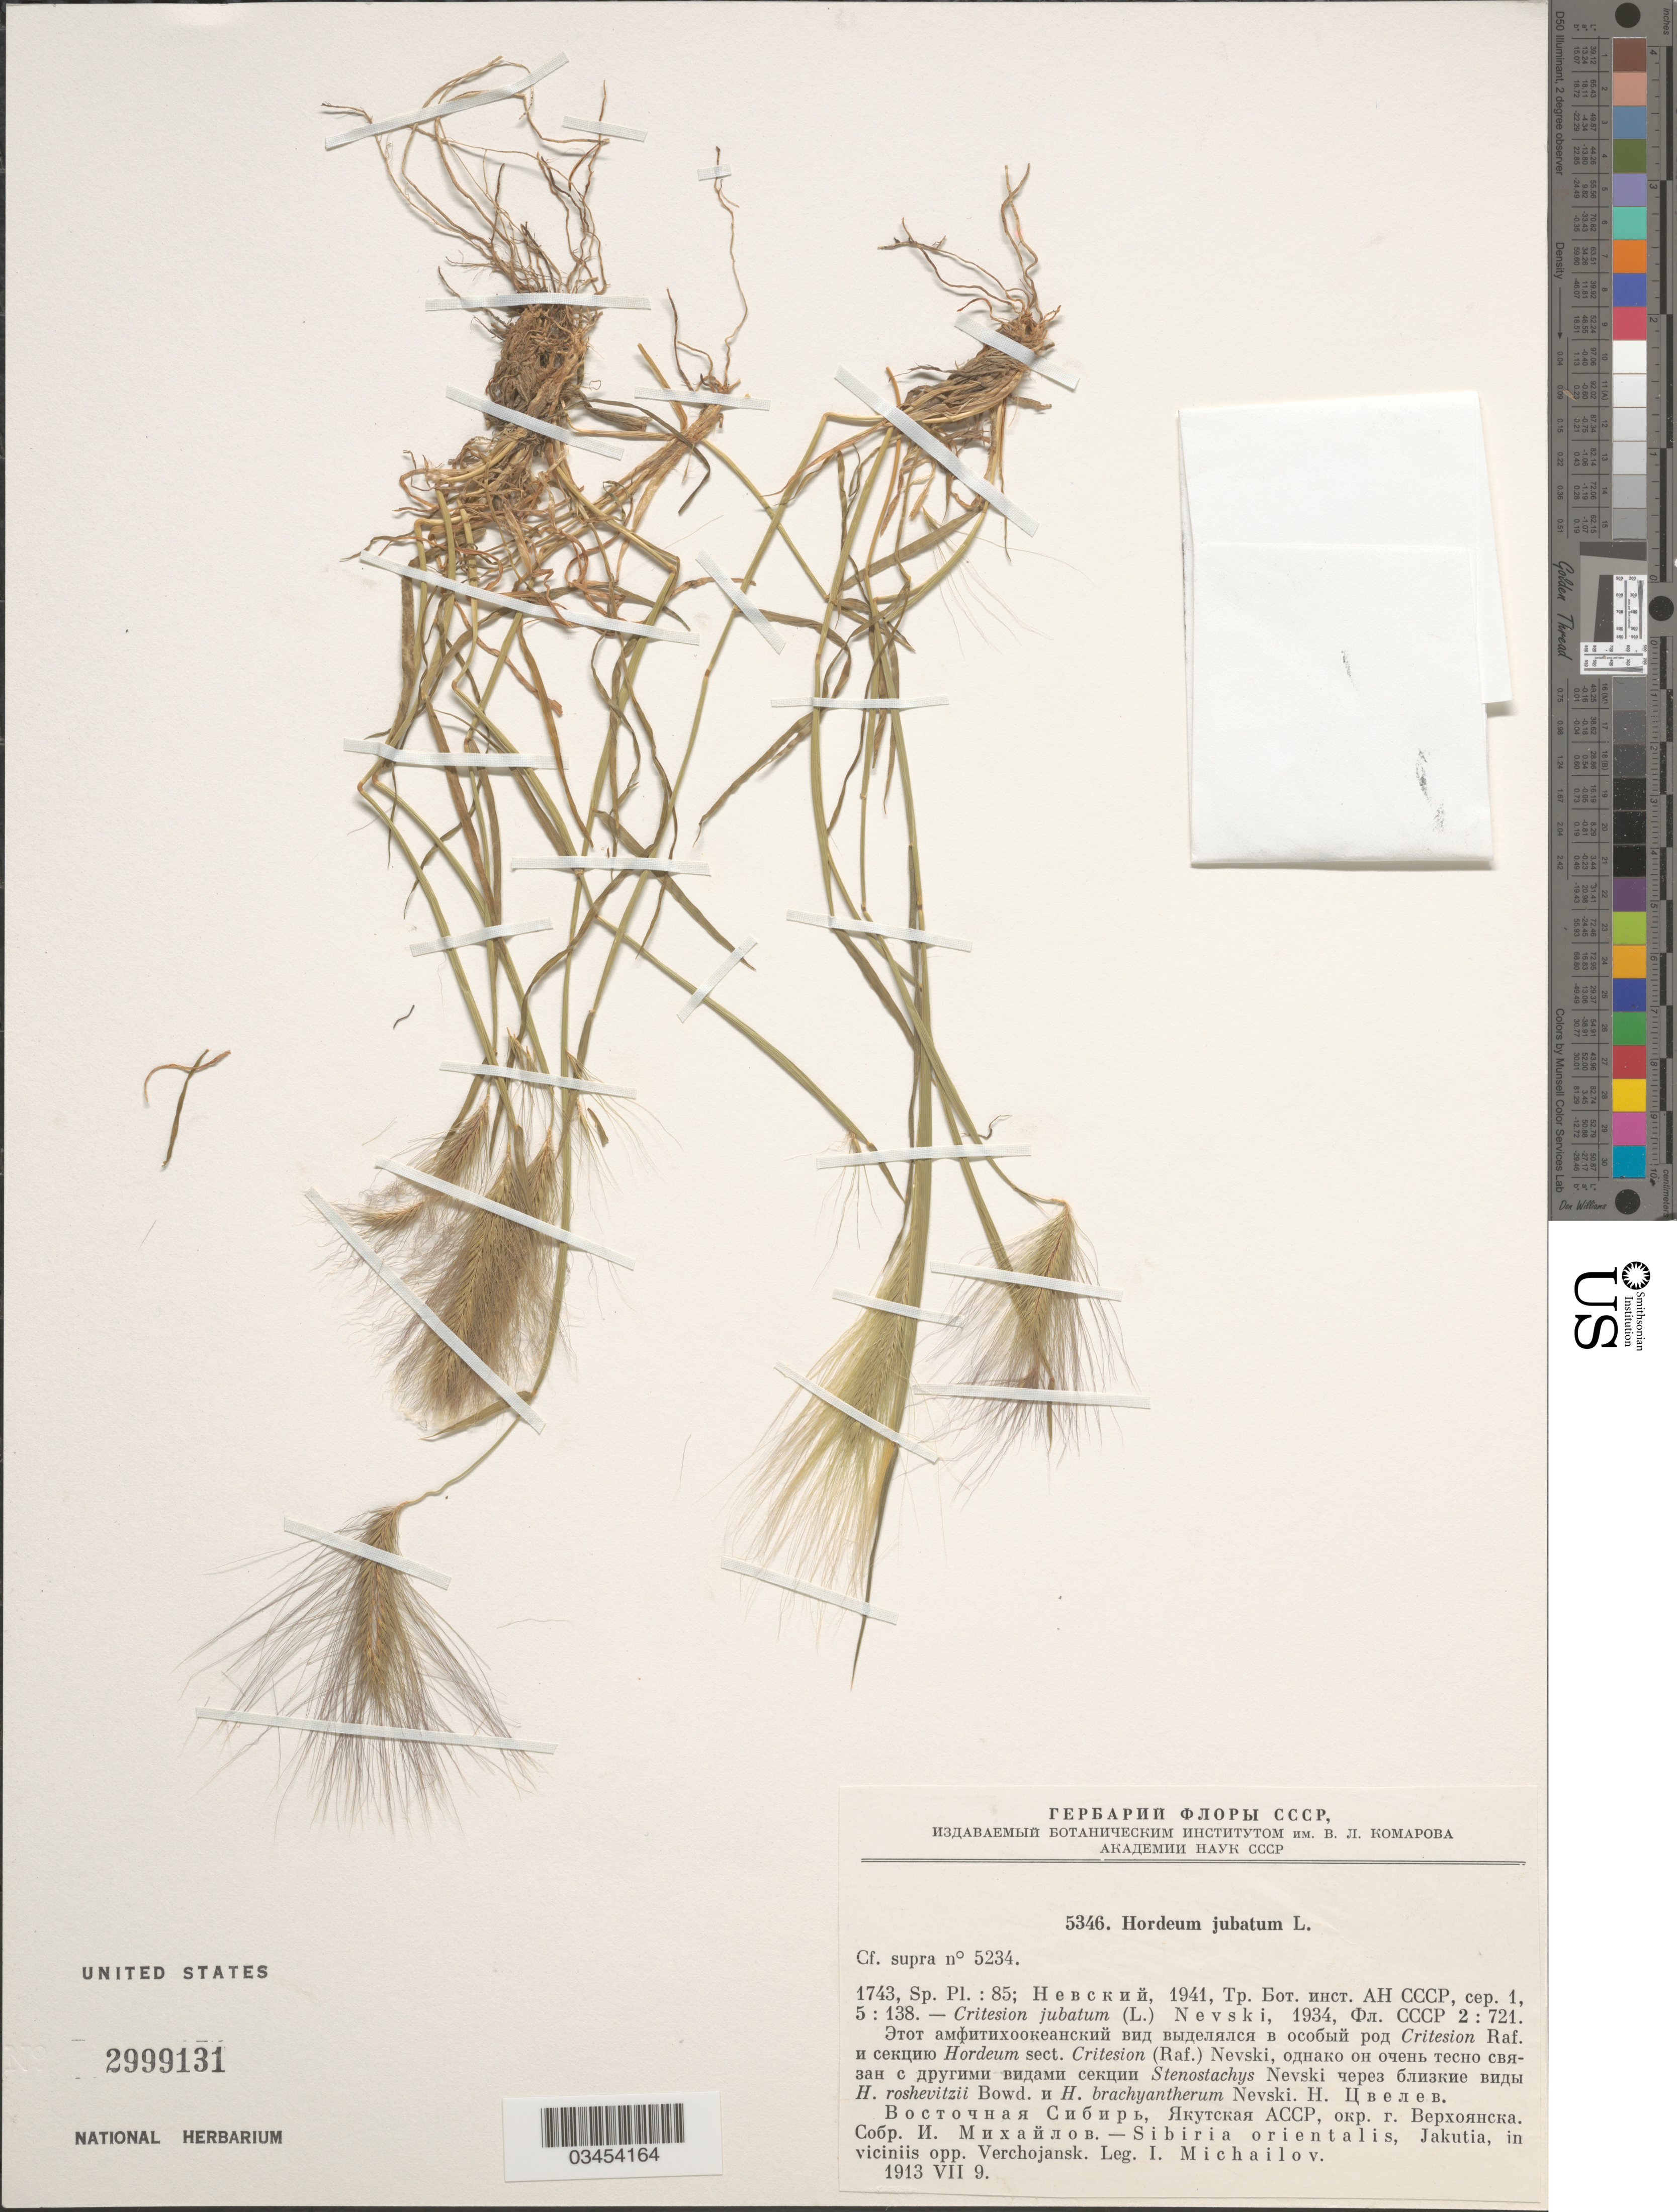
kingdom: Plantae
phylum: Tracheophyta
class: Liliopsida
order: Poales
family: Poaceae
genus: Hordeum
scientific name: Hordeum jubatum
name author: L.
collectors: I. Michailov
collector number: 5346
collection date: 1913-07-09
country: Russian Federation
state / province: Sakha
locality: Sibiria orientalis, Jakutia, in viciniis opp. Verchojansk.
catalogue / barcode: US 2999131